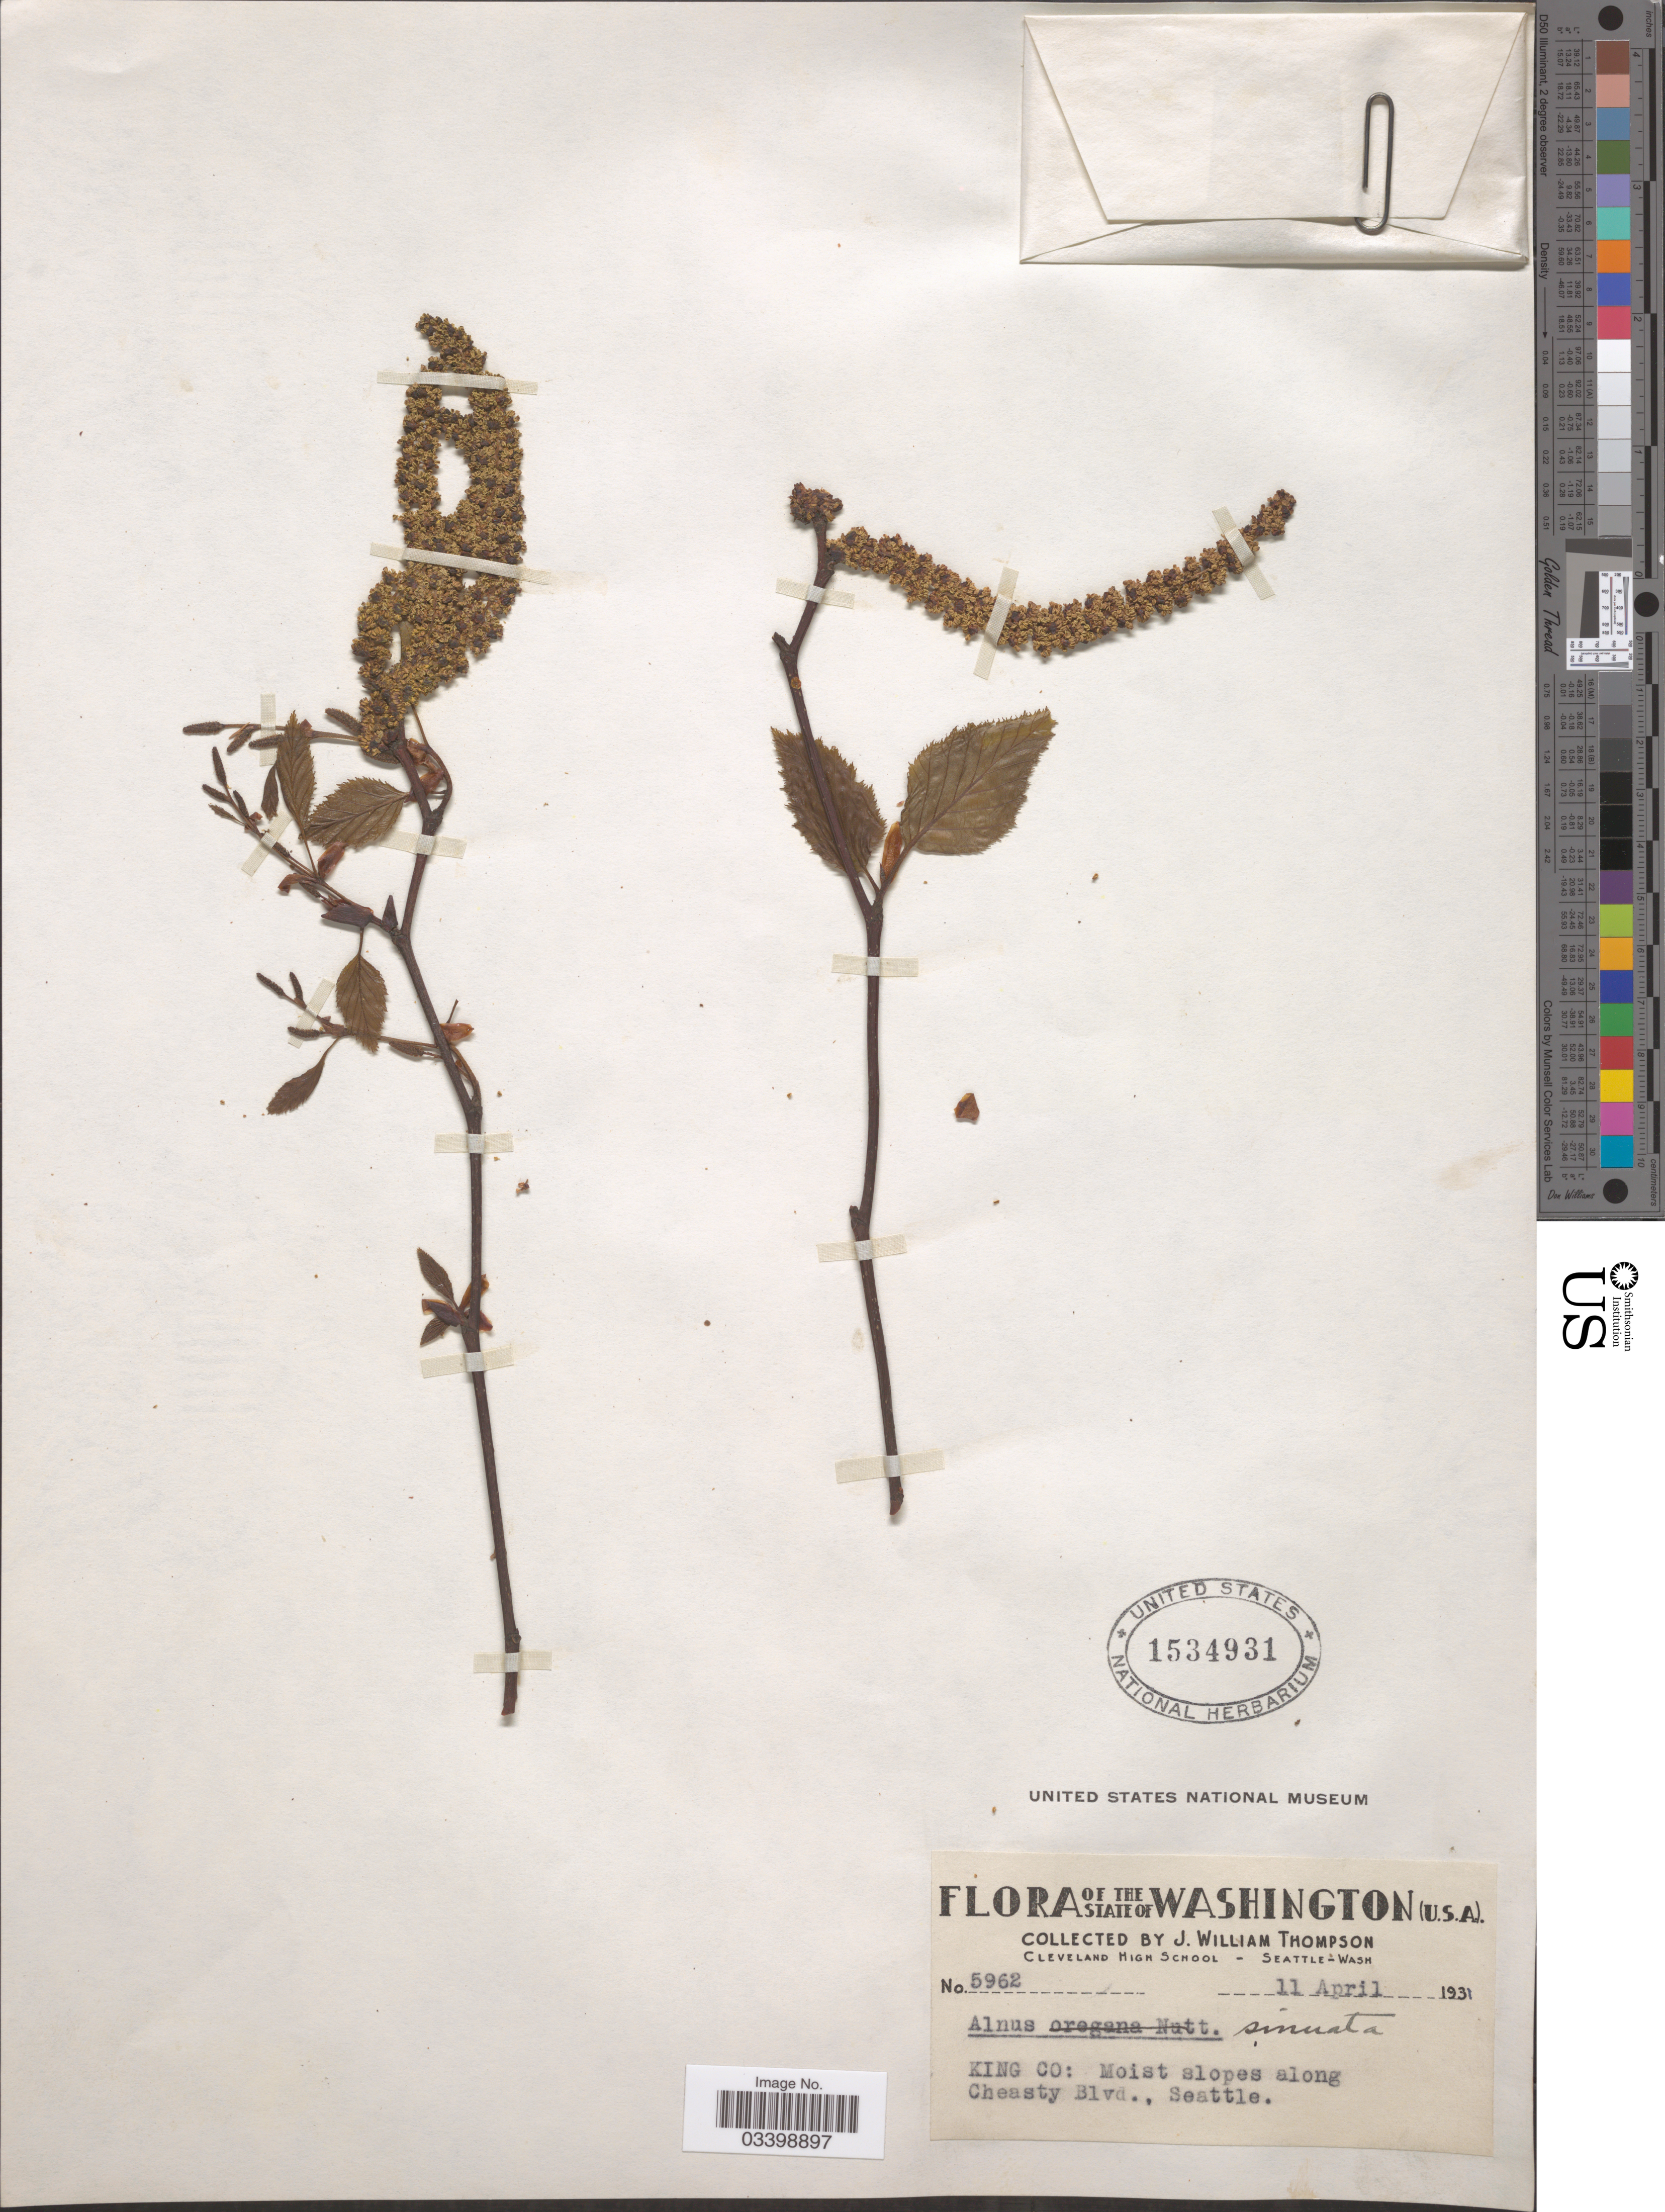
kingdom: Plantae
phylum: Tracheophyta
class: Magnoliopsida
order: Fagales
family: Betulaceae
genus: Alnus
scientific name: Alnus viridis subsp. sinuata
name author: Regel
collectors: J. W. Thompson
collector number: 5962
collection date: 1931-04-11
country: United States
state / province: Washington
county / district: King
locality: Seattle. King Co: Moist slopes along Cheasty Blvd.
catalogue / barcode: US 1534931